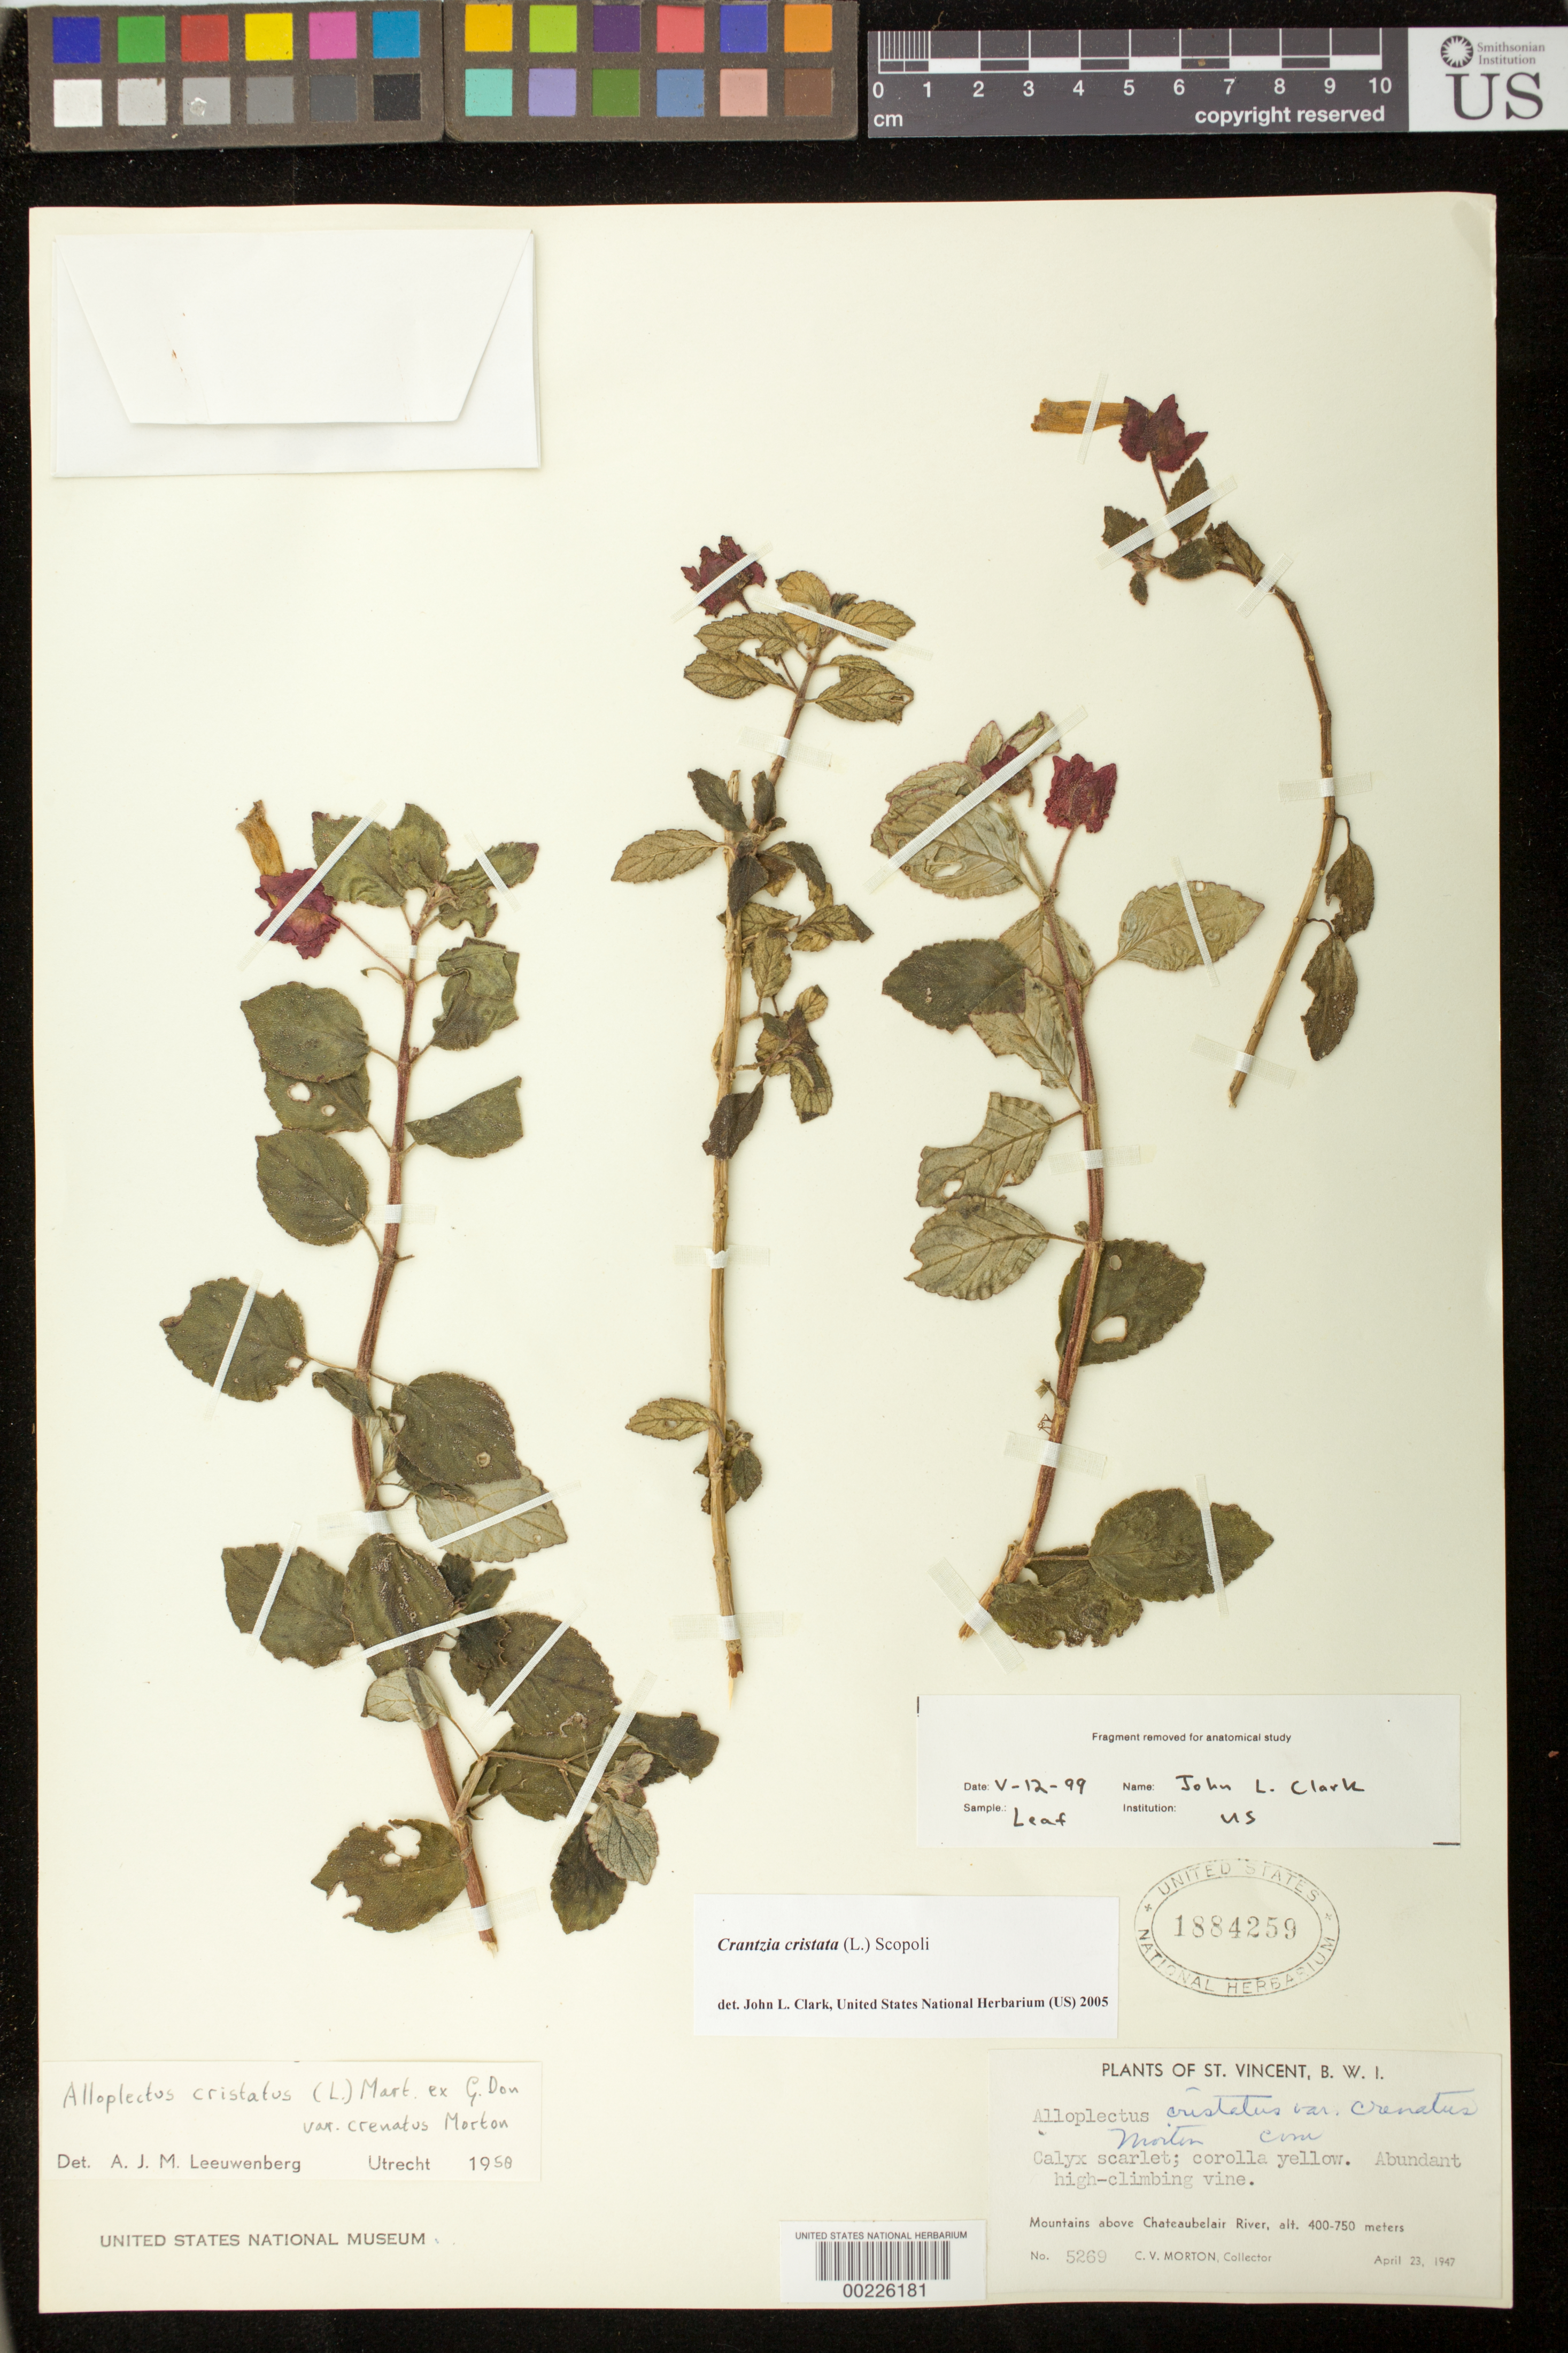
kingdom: Plantae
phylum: Tracheophyta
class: Magnoliopsida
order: Lamiales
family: Gesneriaceae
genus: Crantzia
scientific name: Crantzia cristata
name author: (L.) Scop. ex Fritsch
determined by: Clark, J. L., (SEL), The Marie Selby Botanical Garden (UNITED STATES)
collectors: C. V. Morton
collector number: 5269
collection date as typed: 23 Apr 1947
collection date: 1947-04-23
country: St. Vincent - Grenadines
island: St. Vincent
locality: Mountains above Chateaubelair River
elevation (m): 400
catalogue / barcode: US 1884529